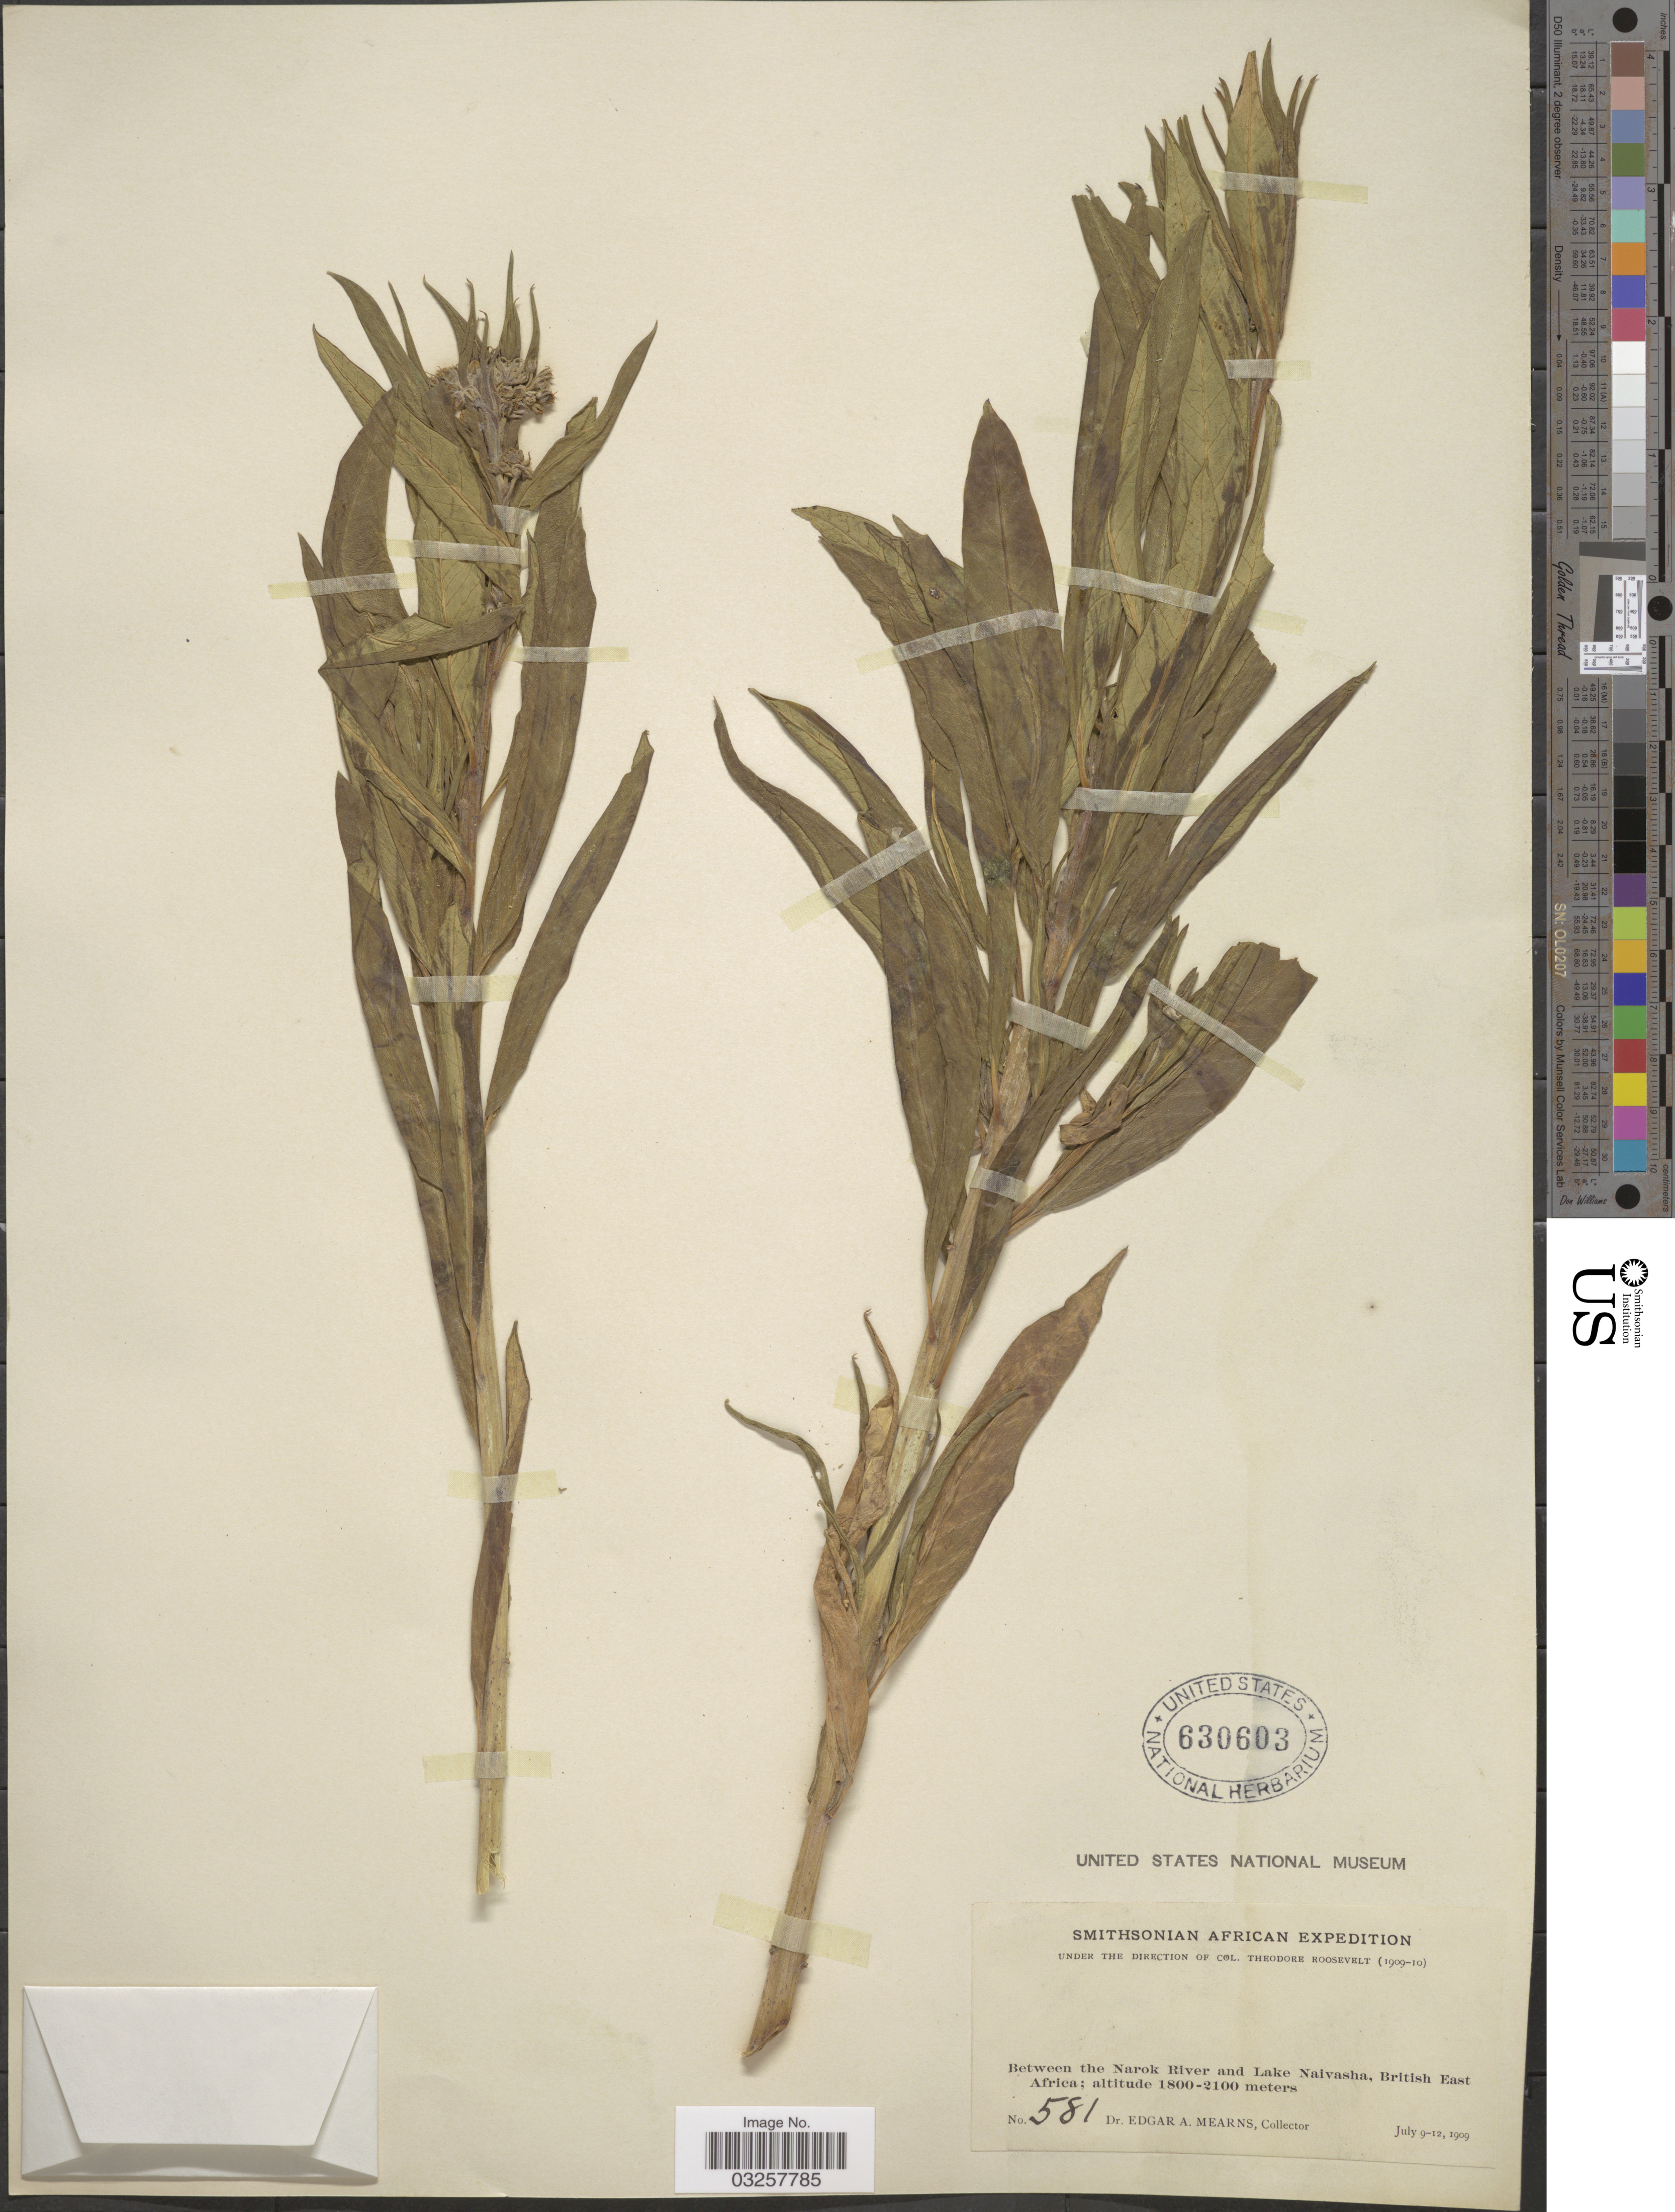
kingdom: Plantae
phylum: Tracheophyta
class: Magnoliopsida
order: Gentianales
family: Apocynaceae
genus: Asclepias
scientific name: Asclepias sp.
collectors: E. A. Mearns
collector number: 581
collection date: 1909-07-09/1909-07-12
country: Kenya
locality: Between the Narok River and Lake Naivasha, British East Africa.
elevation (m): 1800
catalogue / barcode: US 630603